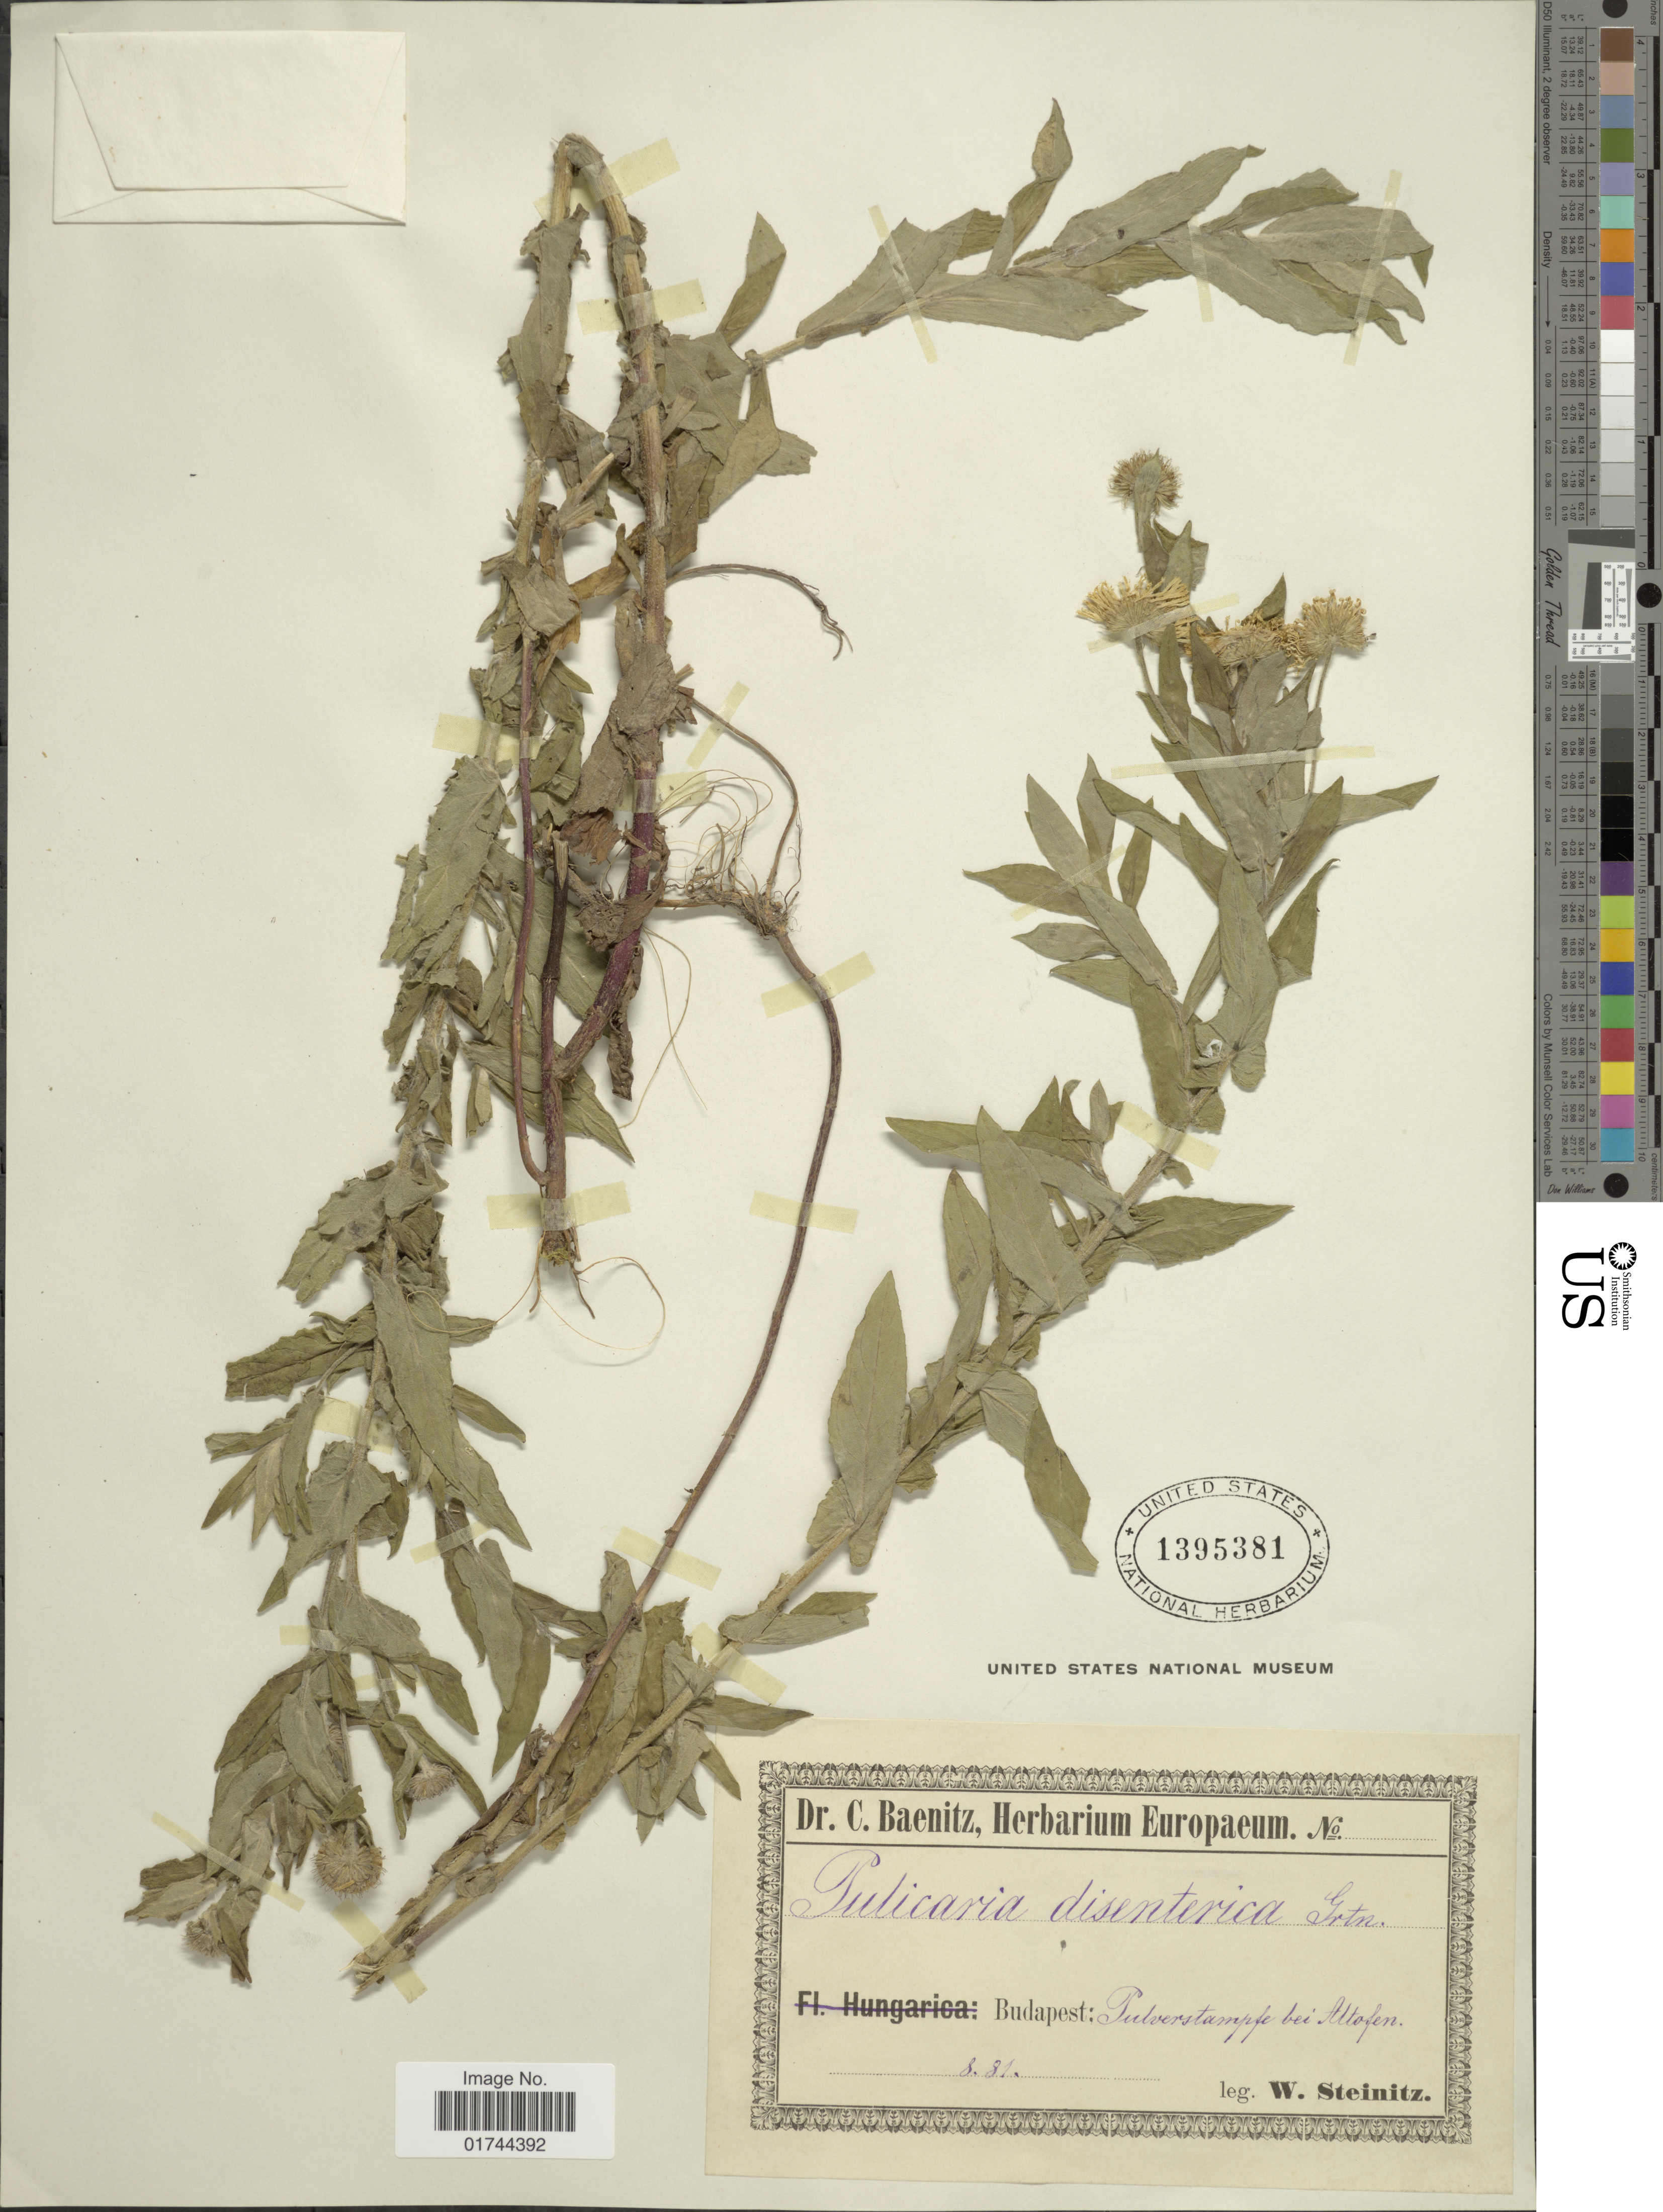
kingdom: Plantae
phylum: Tracheophyta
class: Magnoliopsida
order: Asterales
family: Asteraceae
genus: Pulicaria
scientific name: Pulicaria dysenterica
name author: (L.) Bernh.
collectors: W. Steinitz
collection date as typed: Transcribed d/m/y: /8/31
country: Hungary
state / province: Budapest, Capital District of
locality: Tutverstampp [interpreted] bei Attofen [interpreted]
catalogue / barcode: US 1395381